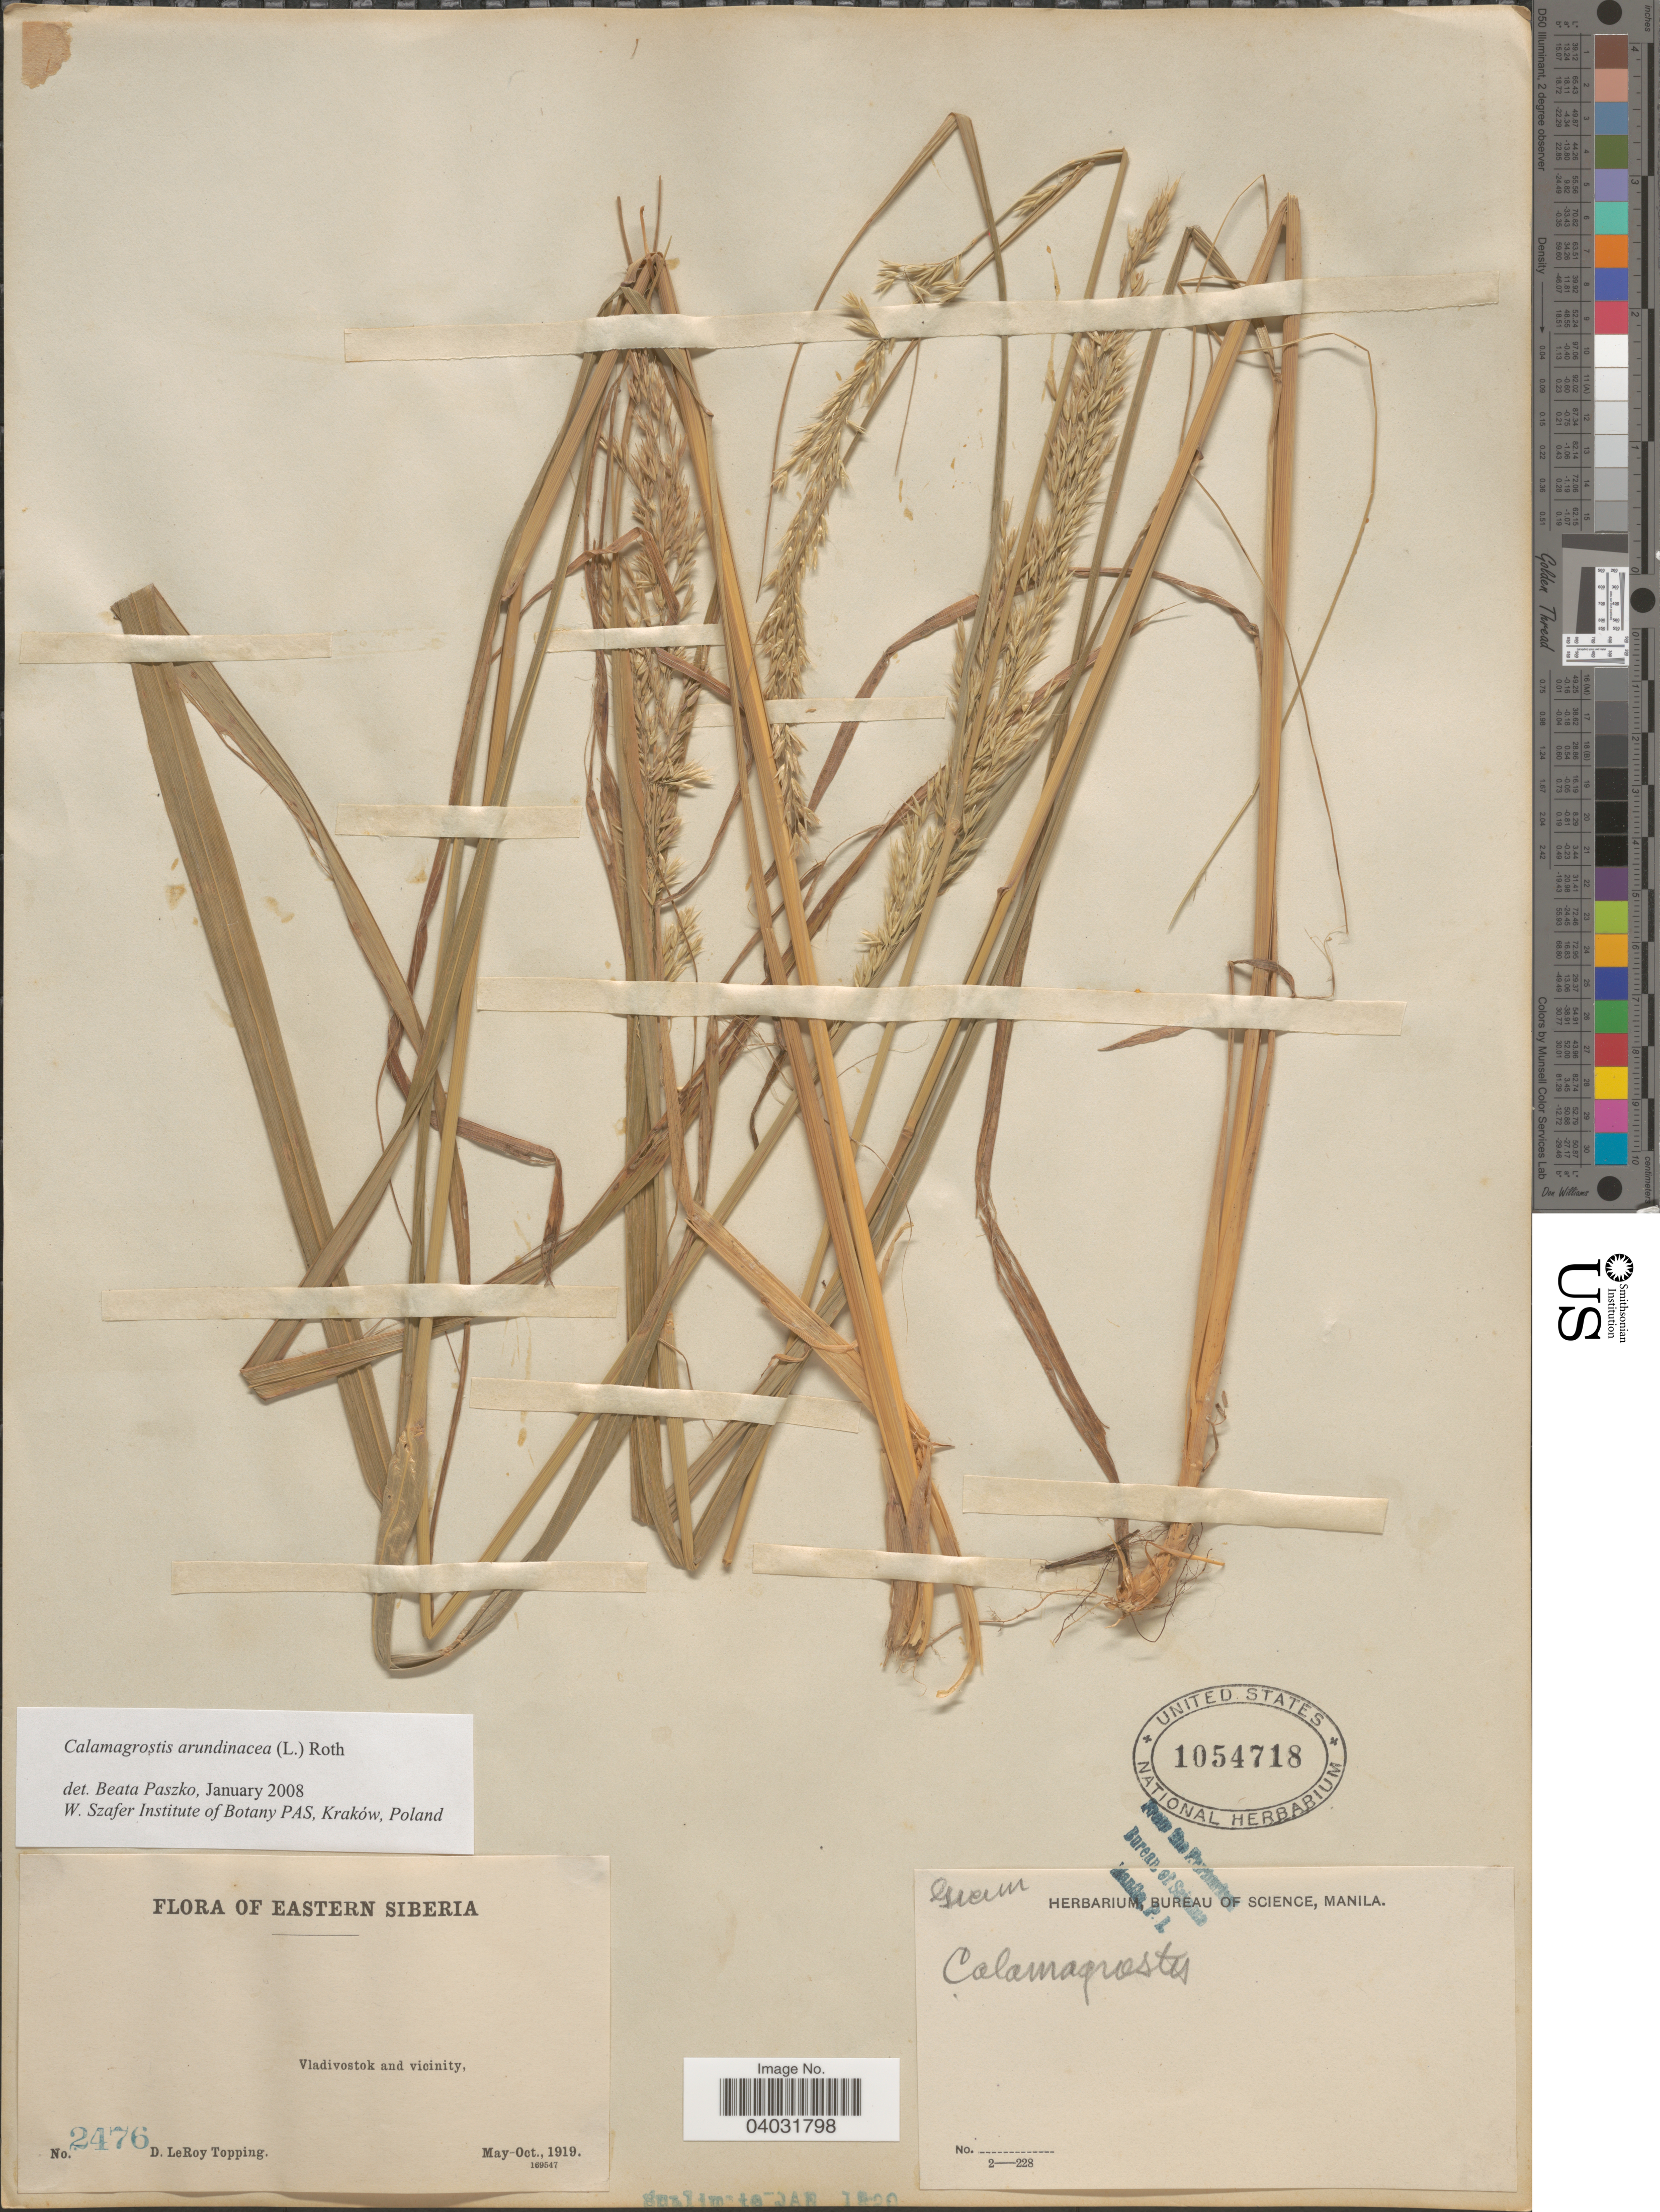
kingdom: Plantae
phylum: Tracheophyta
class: Liliopsida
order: Poales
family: Poaceae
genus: Calamagrostis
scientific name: Calamagrostis arundinacea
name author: (L.) Roth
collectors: D. L. Topping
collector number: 2476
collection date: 1919-05/1919-10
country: Russian Federation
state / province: Primorsky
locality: Eastern Siberia. Vladivostok and vicinity.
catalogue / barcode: US 1054718